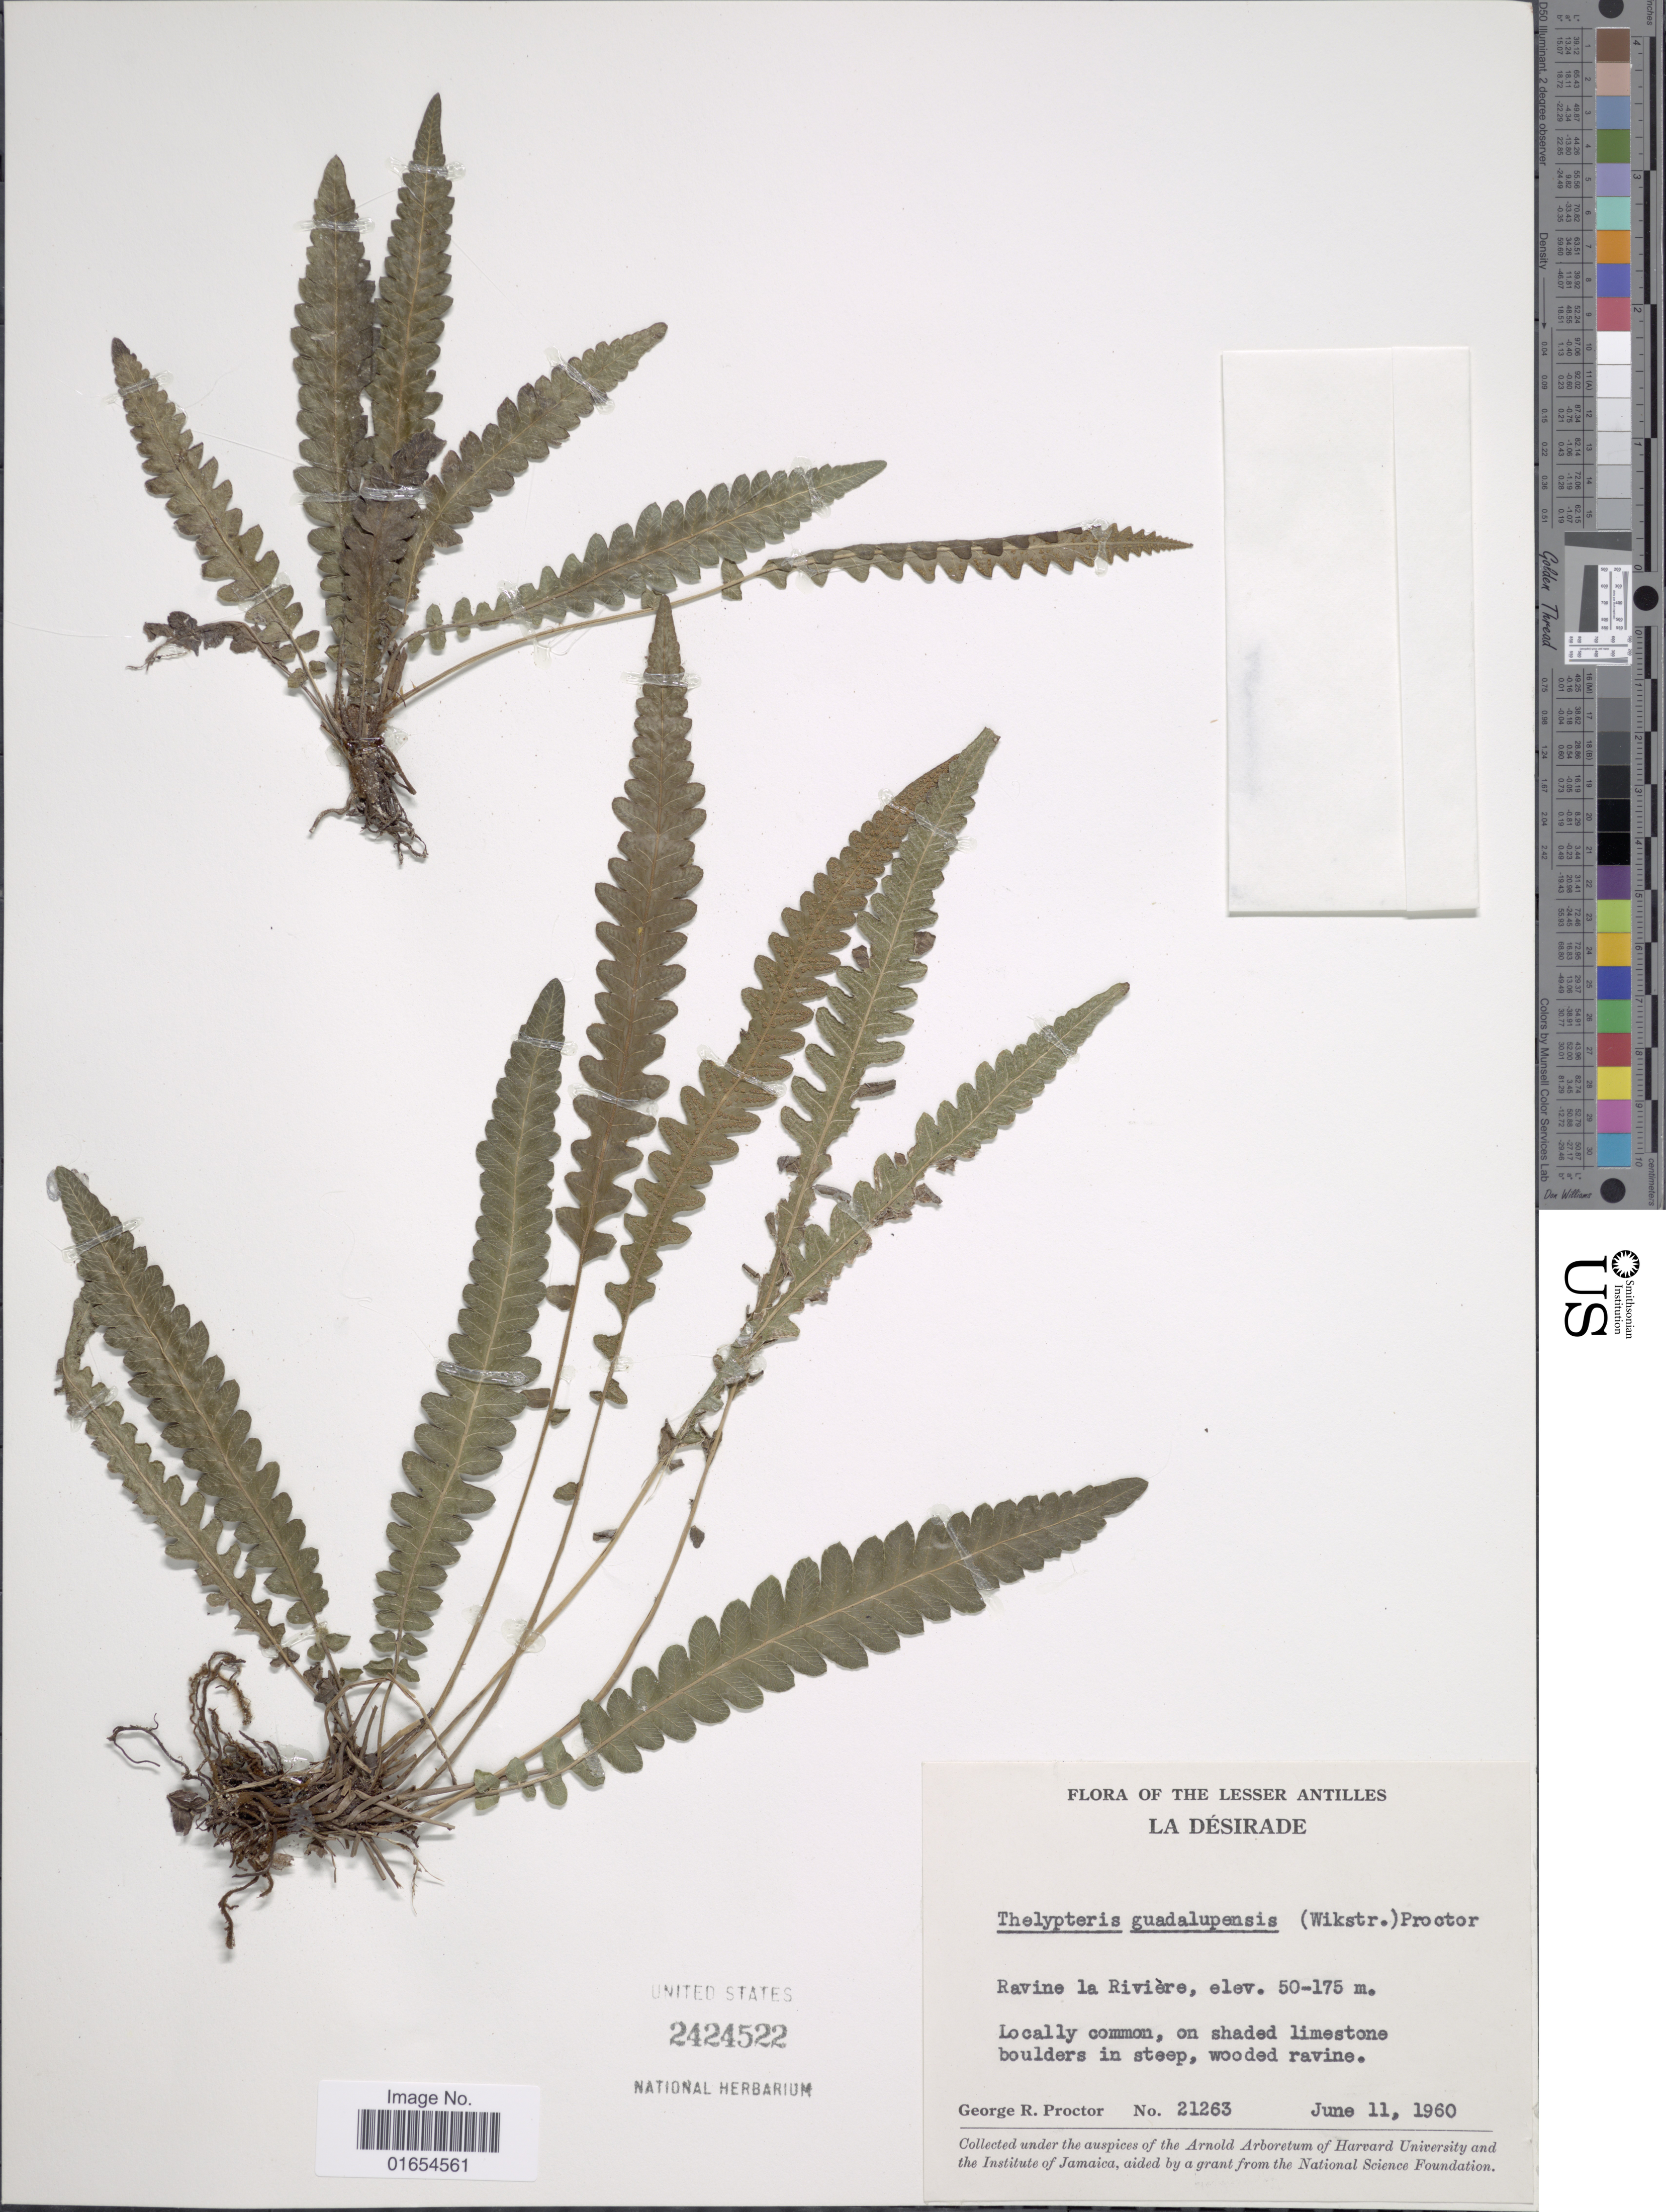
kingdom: Plantae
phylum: Tracheophyta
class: Polypodiopsida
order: Polypodiales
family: Thelypteridaceae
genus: Goniopteris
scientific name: Goniopteris guadelupensis (Wikstr.) comb. nov., ined 2015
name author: (Wikstr.)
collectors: G. Proctor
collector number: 21263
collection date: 1960-06-11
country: Guadeloupe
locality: The Lesser Antilles, La Desirade, Ravine la Riviere, Locally common, on shaded limestone boulders in steep, wooded ravine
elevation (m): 50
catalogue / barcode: US 2424522